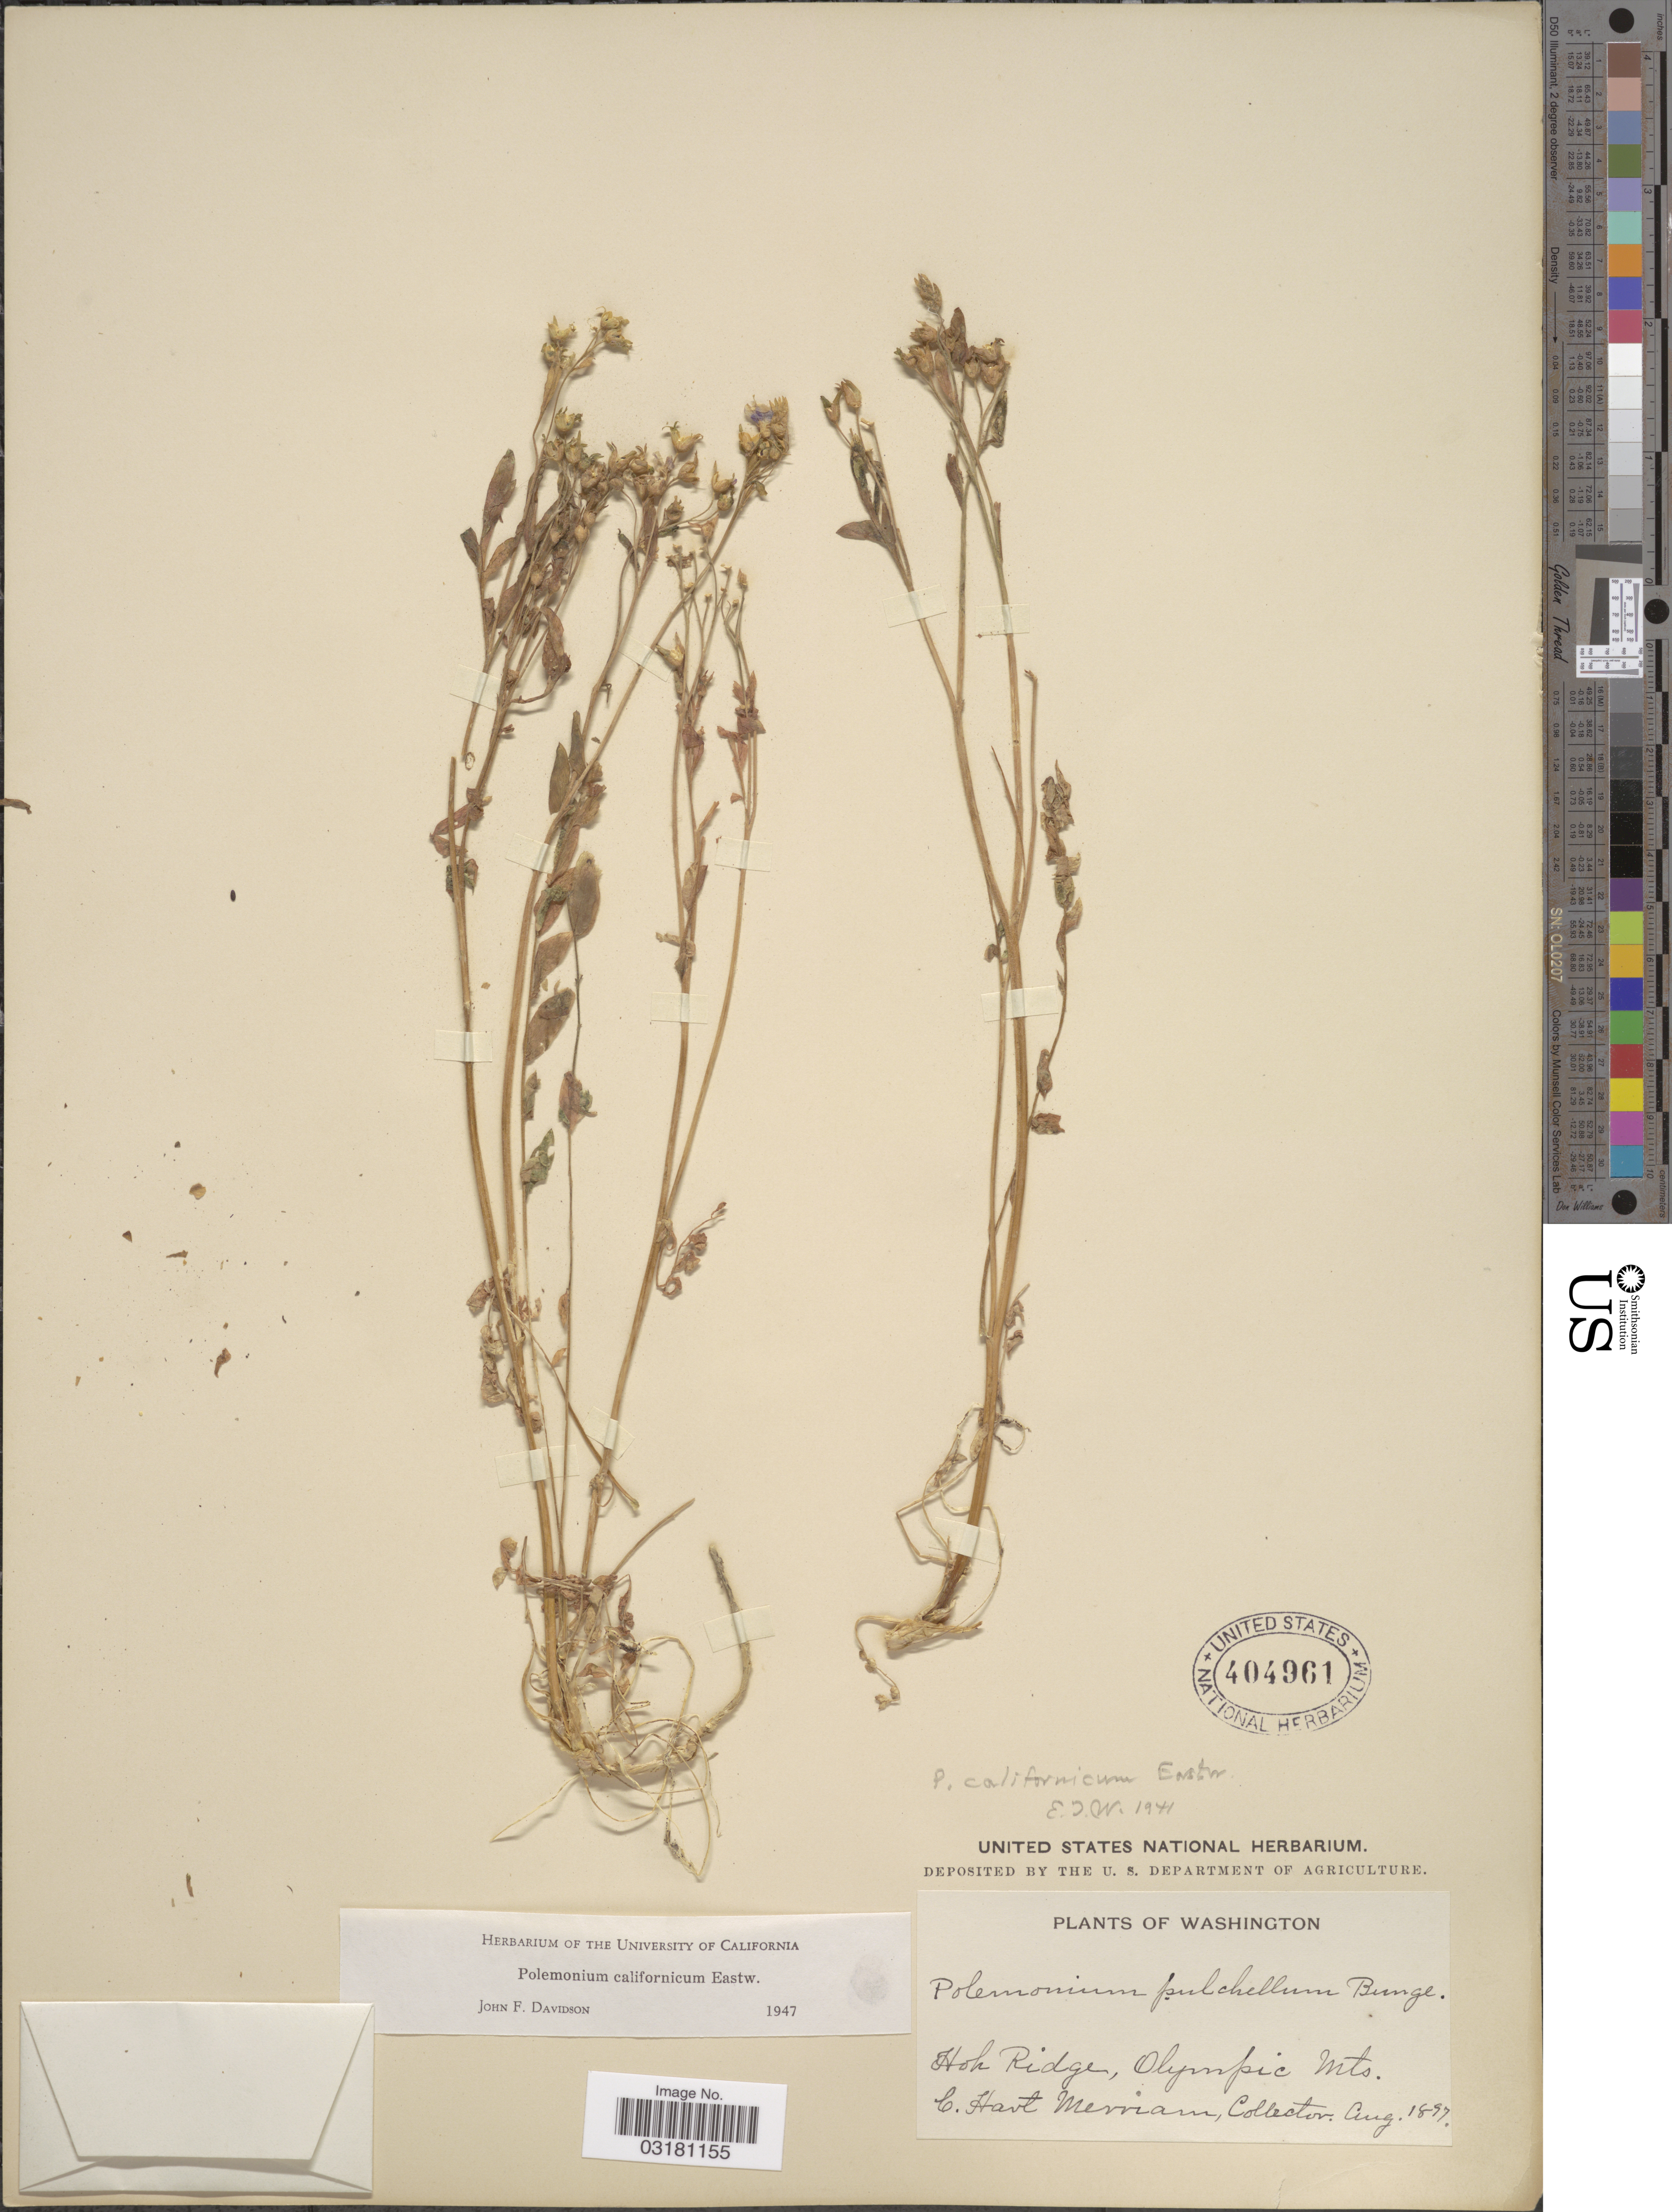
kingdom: Plantae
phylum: Tracheophyta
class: Magnoliopsida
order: Ericales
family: Polemoniaceae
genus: Polemonium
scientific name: Polemonium californicum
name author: Eastw.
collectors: C. Merriam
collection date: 1897-08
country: United States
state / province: Washington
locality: Hoh Ridge, Olympic Mts.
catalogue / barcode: US 404961